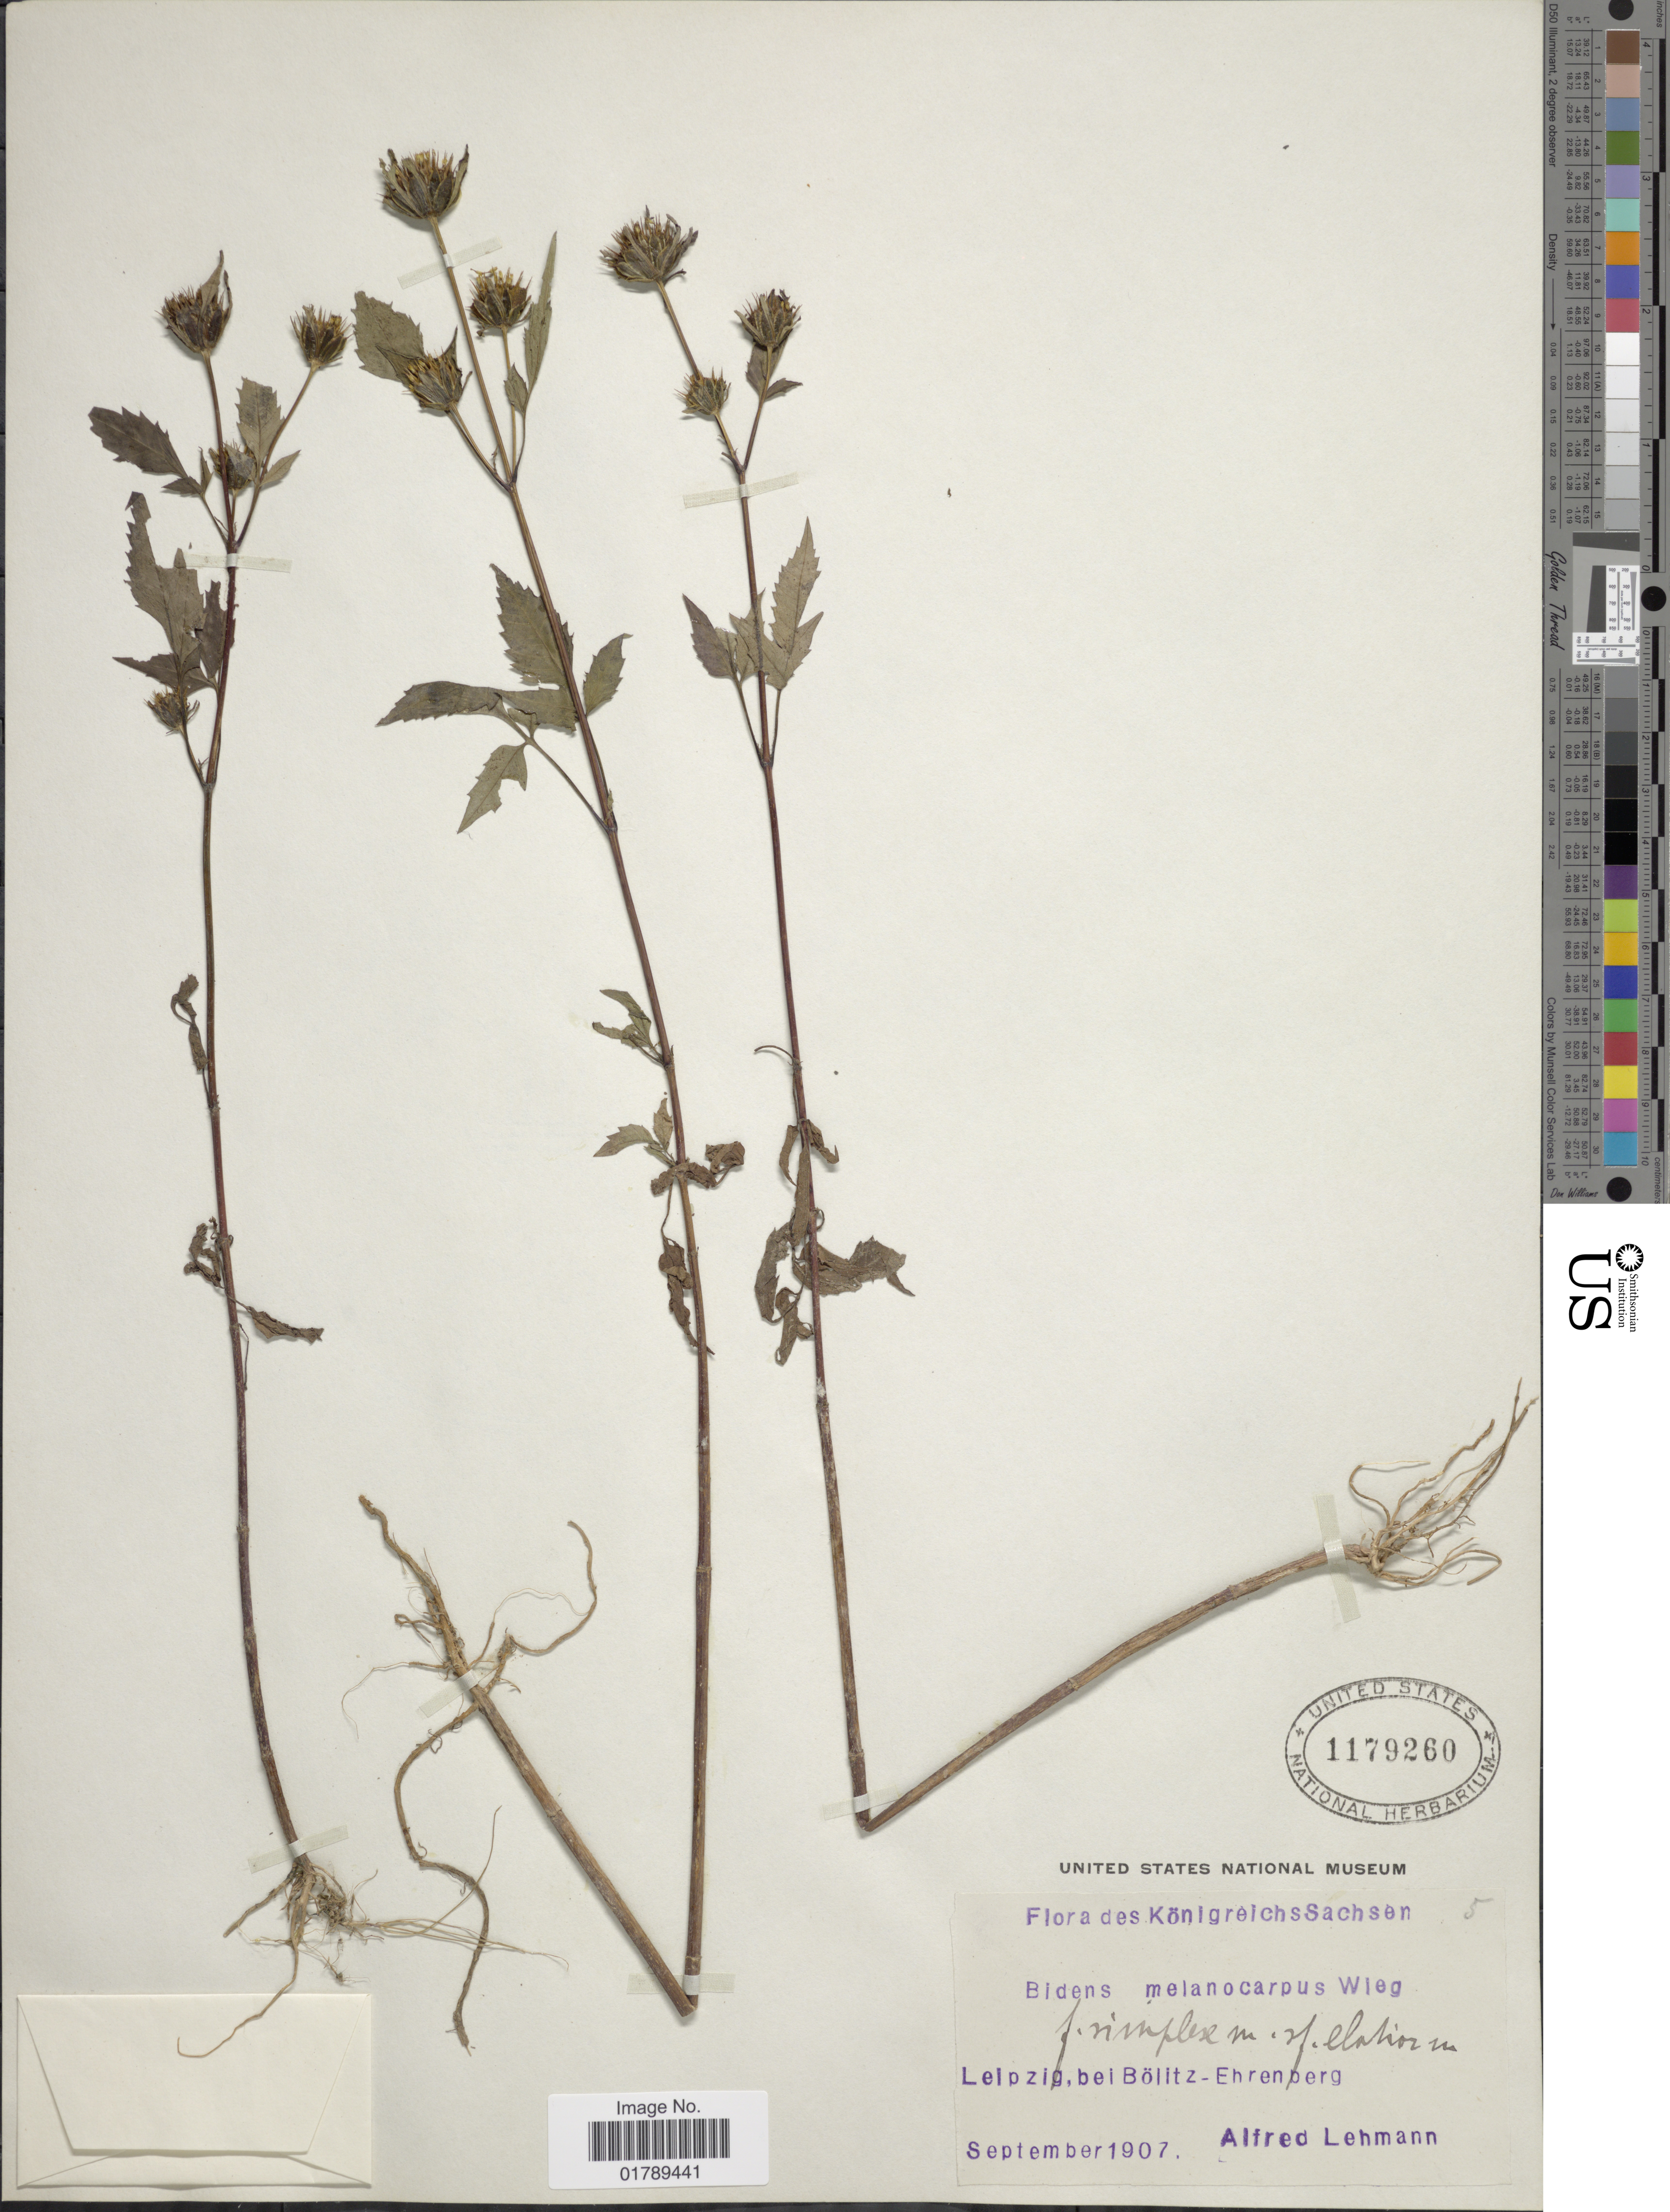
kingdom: Plantae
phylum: Tracheophyta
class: Magnoliopsida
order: Asterales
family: Asteraceae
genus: Bidens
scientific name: Bidens melanocarpa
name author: Wiegand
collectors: A. Lehmann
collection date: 1907-09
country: Germany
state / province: Sachsen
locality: KonigreichsSachsen. Leipzig, bei Bolitz-Ehrenberg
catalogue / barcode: US 1179260